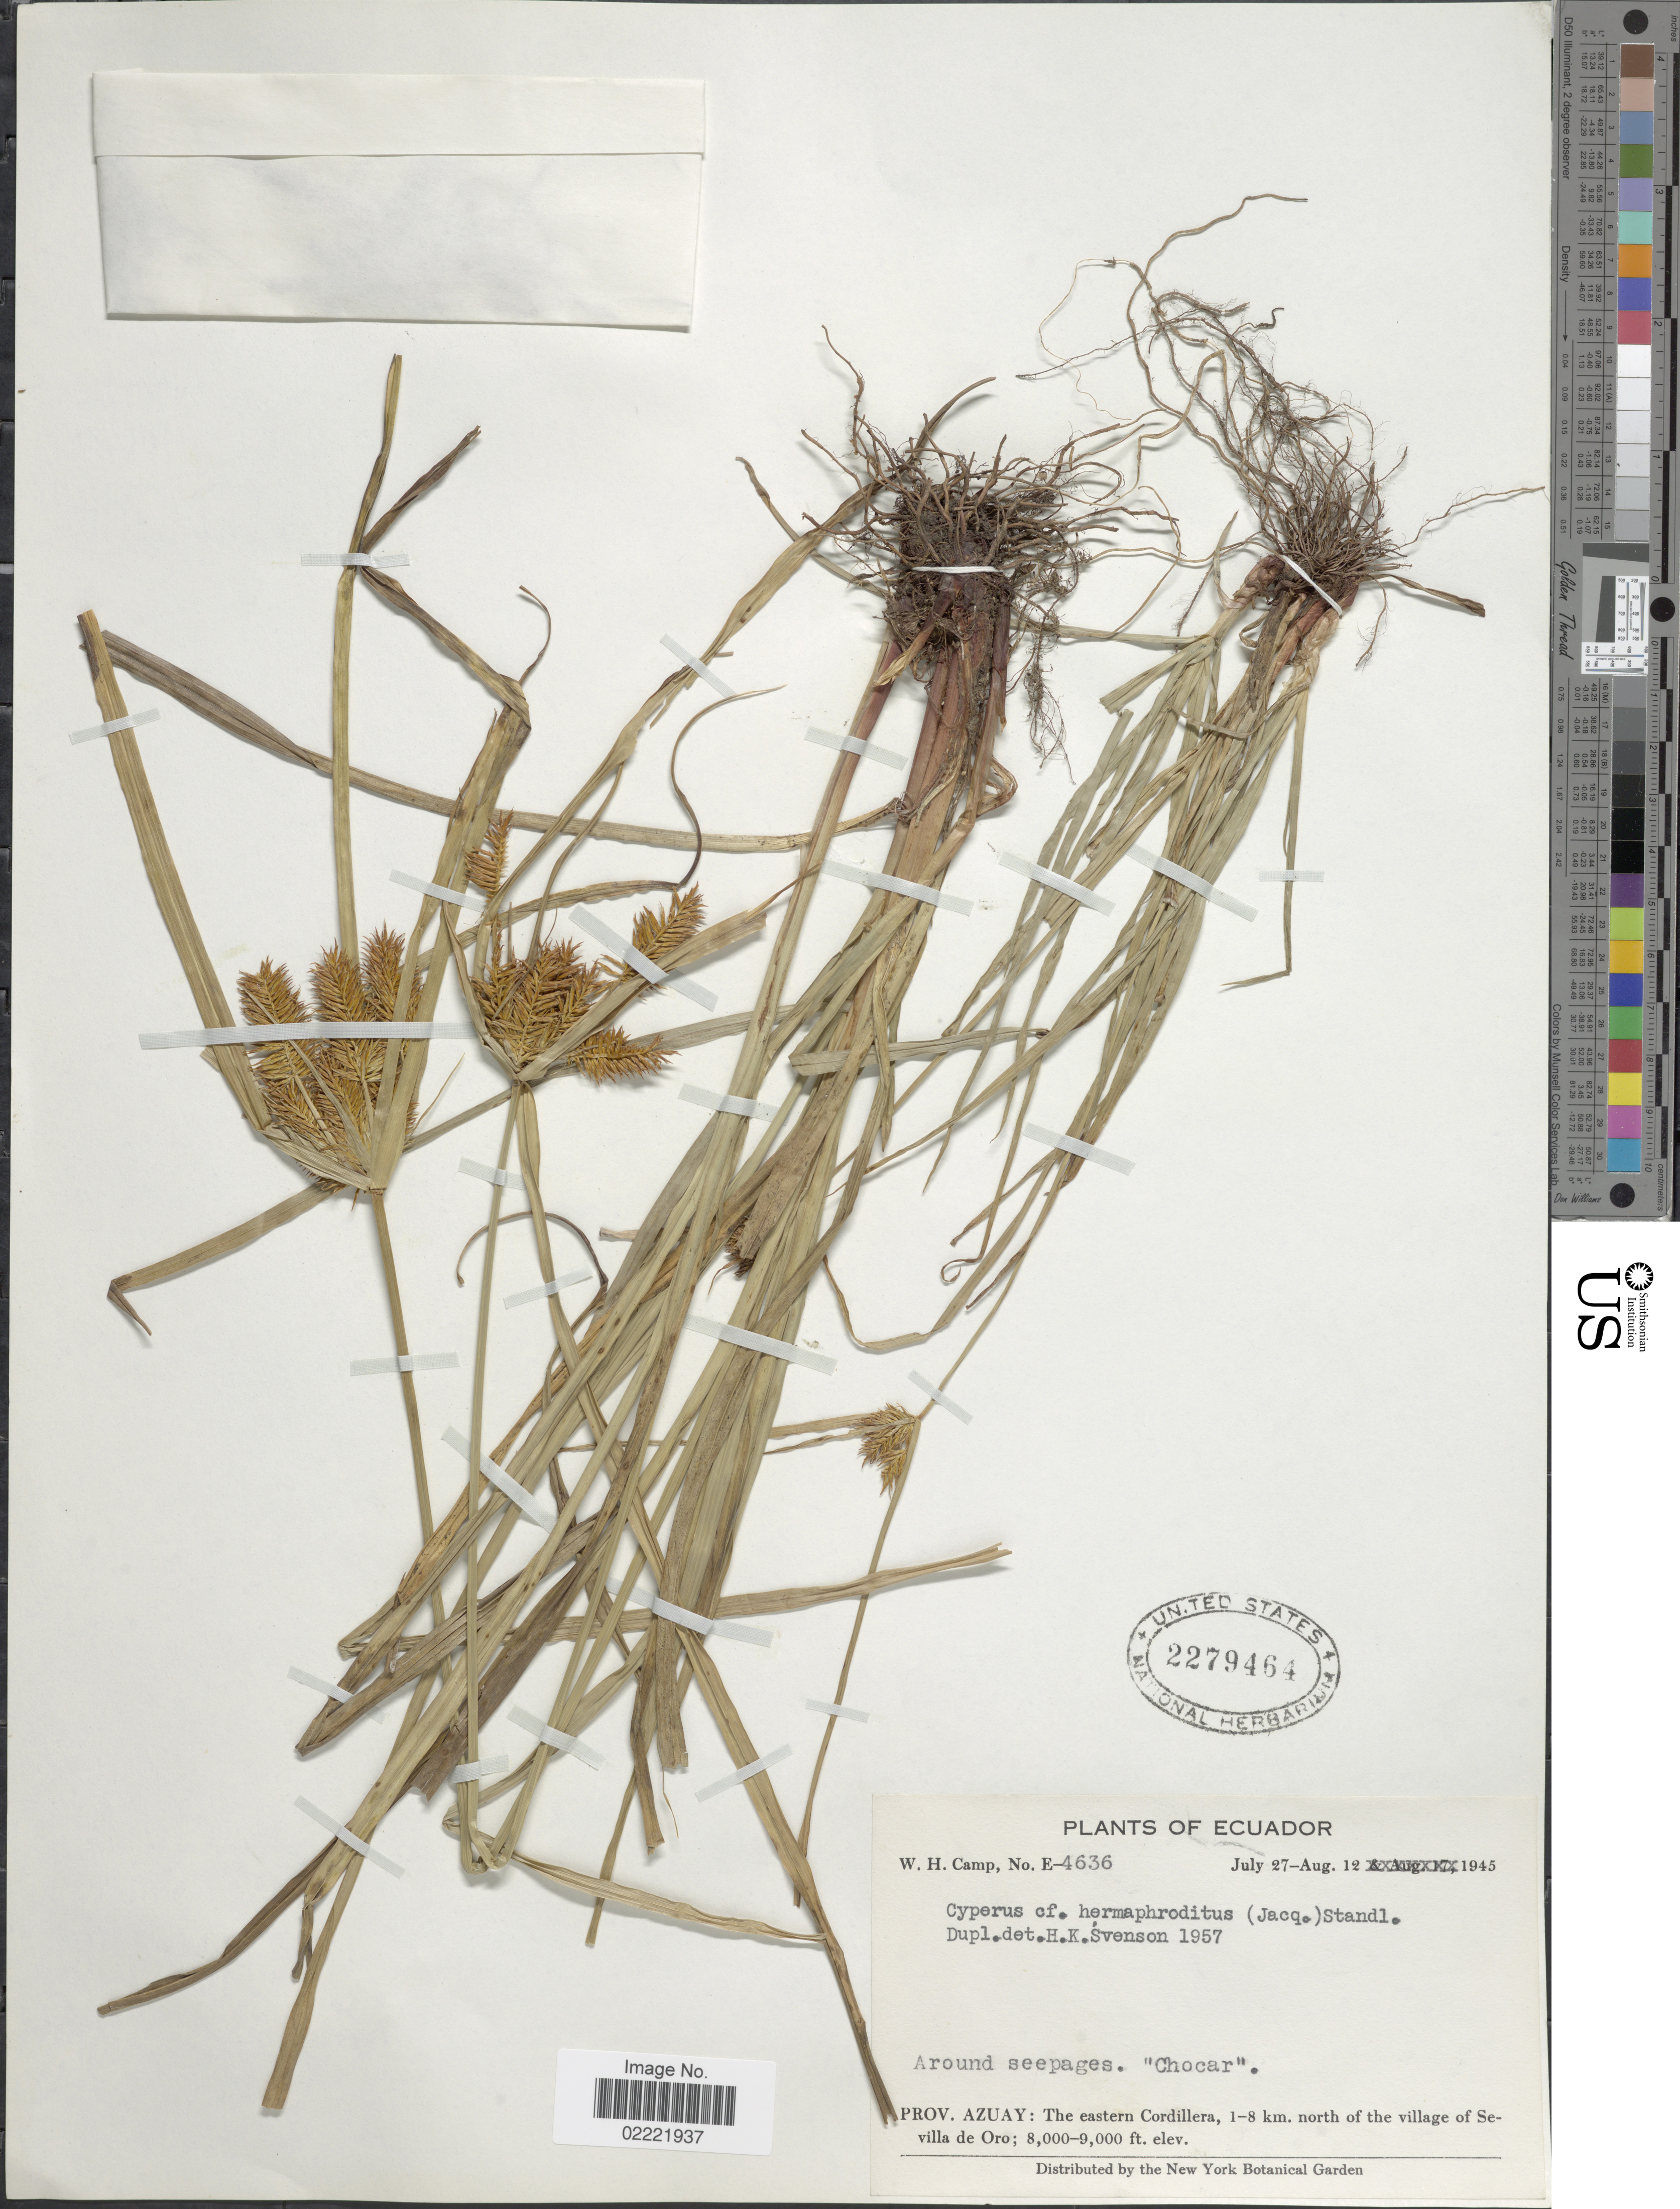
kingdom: Plantae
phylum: Tracheophyta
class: Liliopsida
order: Poales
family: Cyperaceae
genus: Cyperus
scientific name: Cyperus hermaphroditus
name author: (Jacq.) Standl.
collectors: W. H. Camp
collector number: E-4636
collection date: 1945-07-27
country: Ecuador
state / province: Azuay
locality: Around seepages, the eastern Cordillera, 1-8 km. north of the village of Sevilla de Oro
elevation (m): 2438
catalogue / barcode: US 2279464